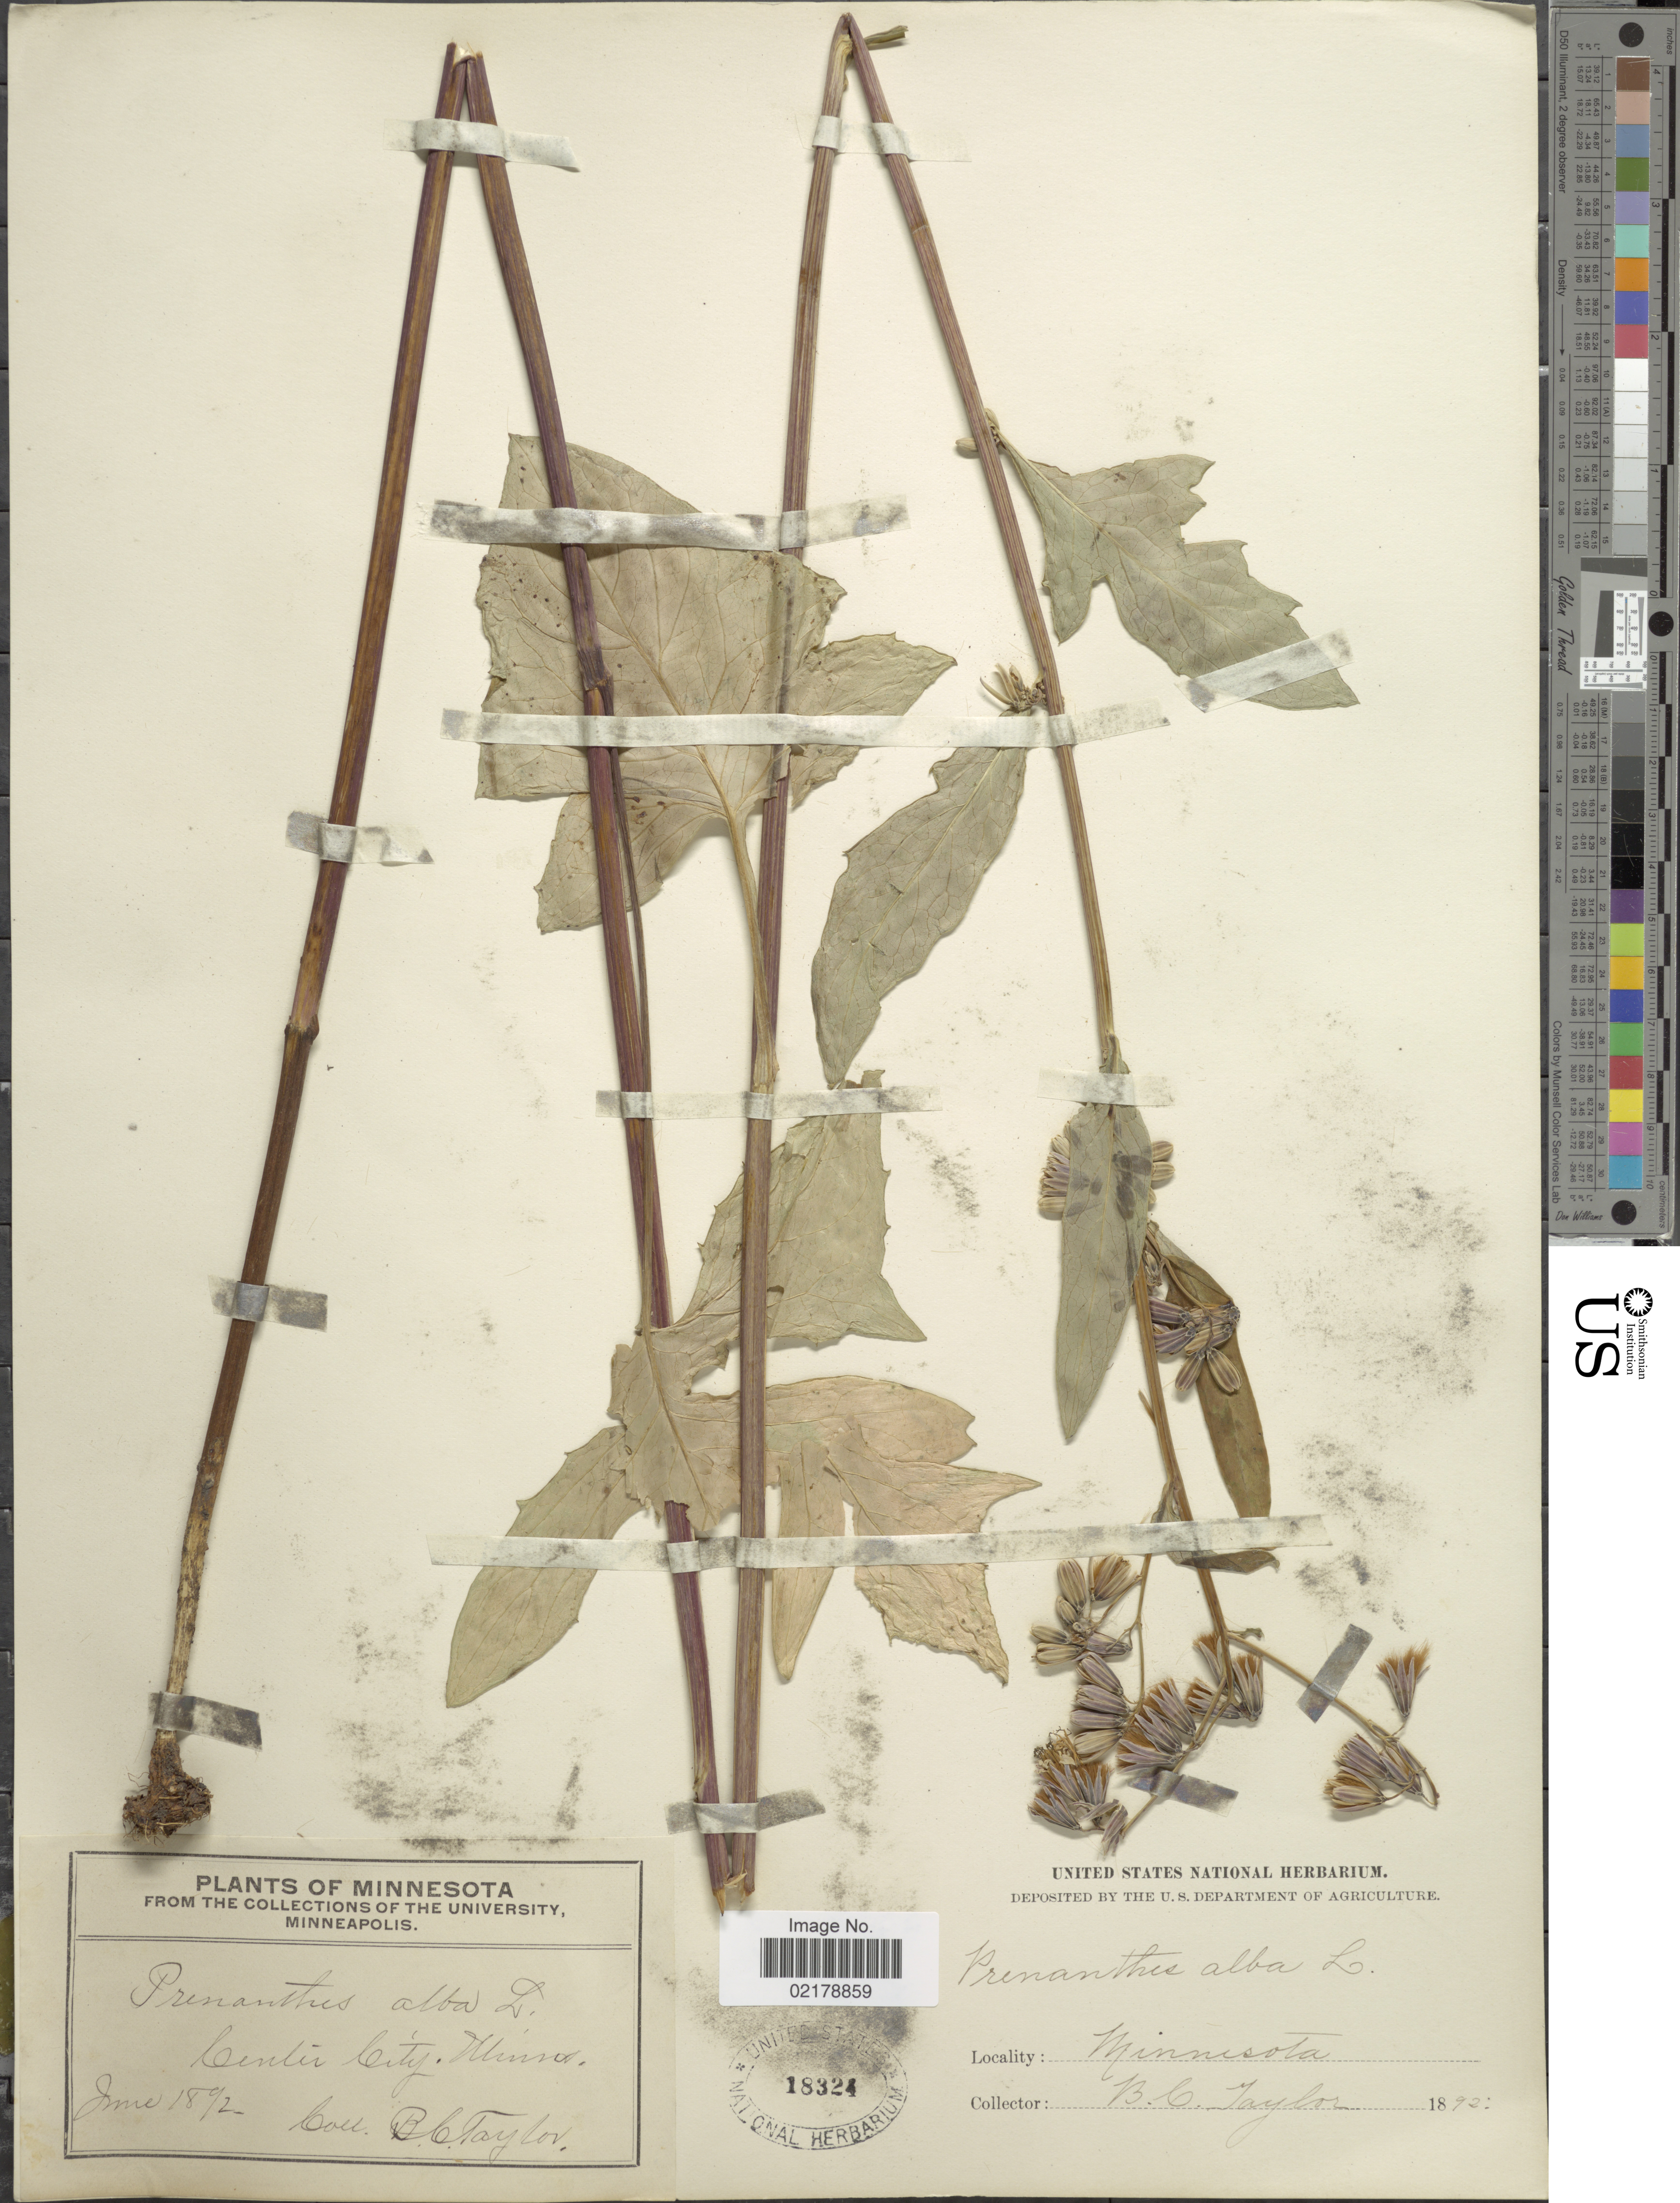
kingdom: Plantae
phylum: Tracheophyta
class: Magnoliopsida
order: Asterales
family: Asteraceae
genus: Nabalus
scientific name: Nabalus albus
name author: (L.) Hook.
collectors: B. C. Taylor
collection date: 1892-06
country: United States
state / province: Minnesota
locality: Center City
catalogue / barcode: US 18324